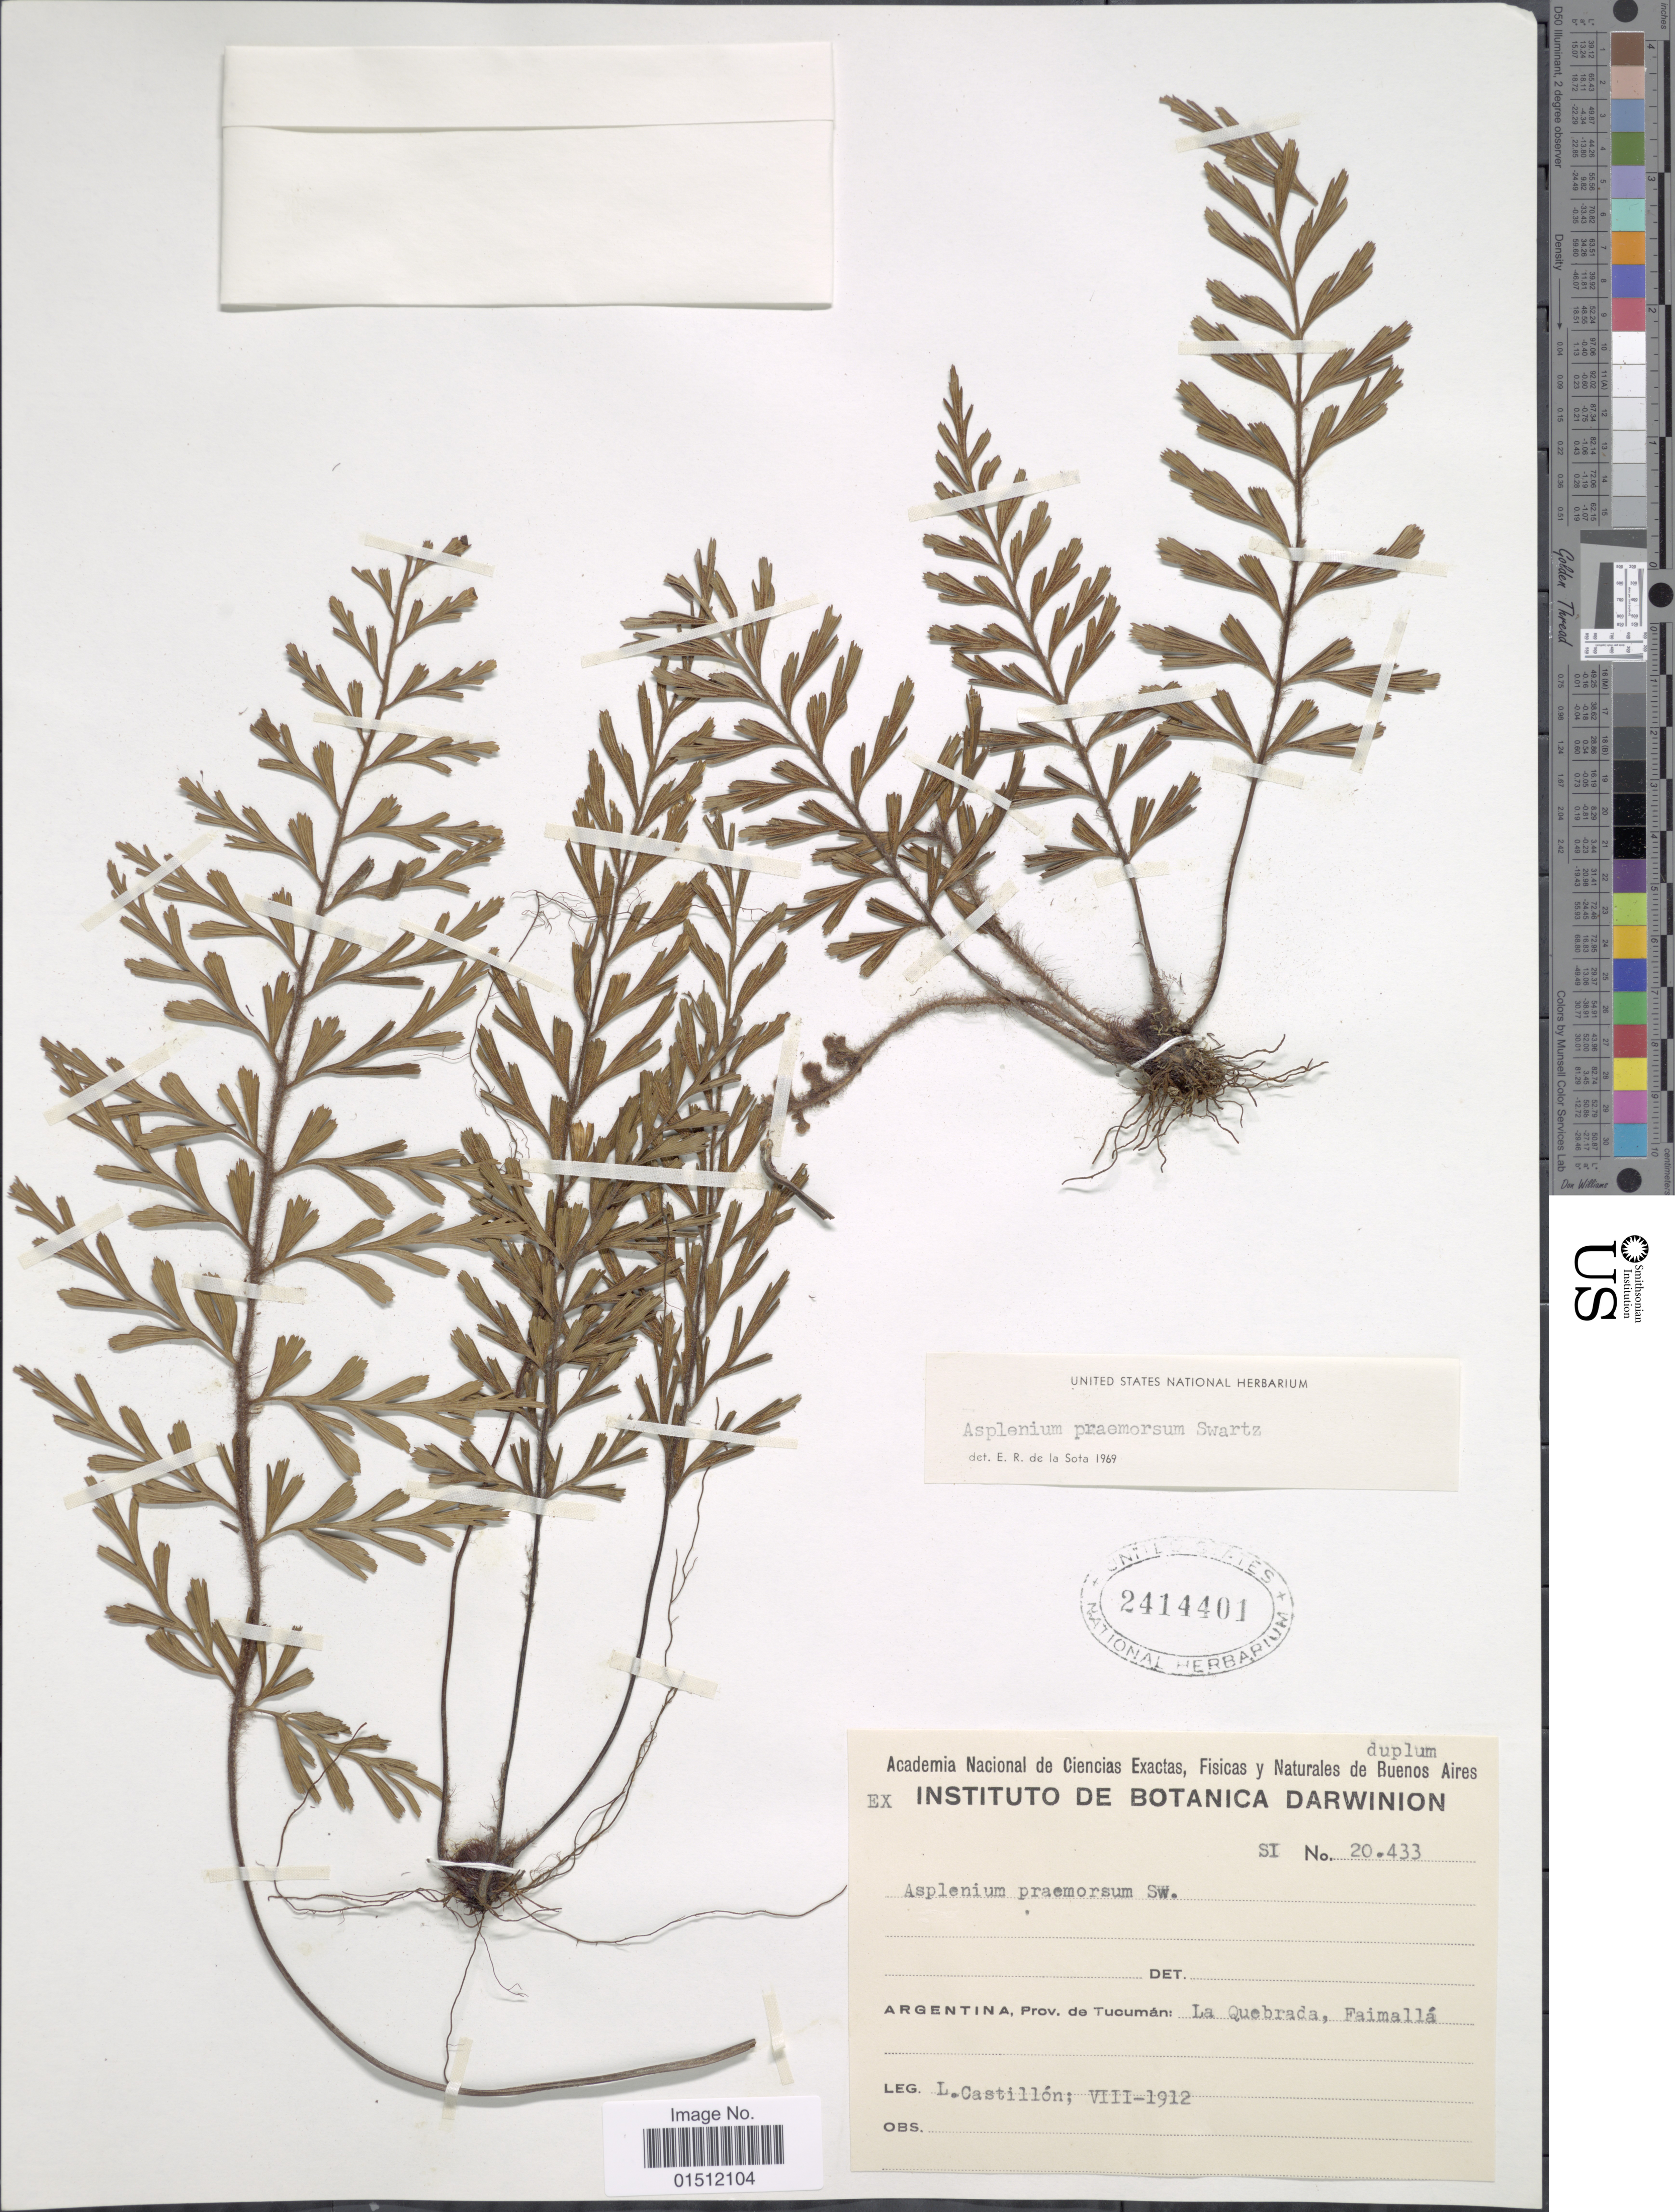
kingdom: Plantae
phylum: Tracheophyta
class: Polypodiopsida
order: Polypodiales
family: Aspleniaceae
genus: Asplenium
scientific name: Asplenium praemorsum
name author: Sw.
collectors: L. Castillón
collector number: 20433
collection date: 1912-08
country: Argentina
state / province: Tucuman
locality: Prov. de Tucuman: La Quebrada, Faimalla.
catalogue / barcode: US 2414401